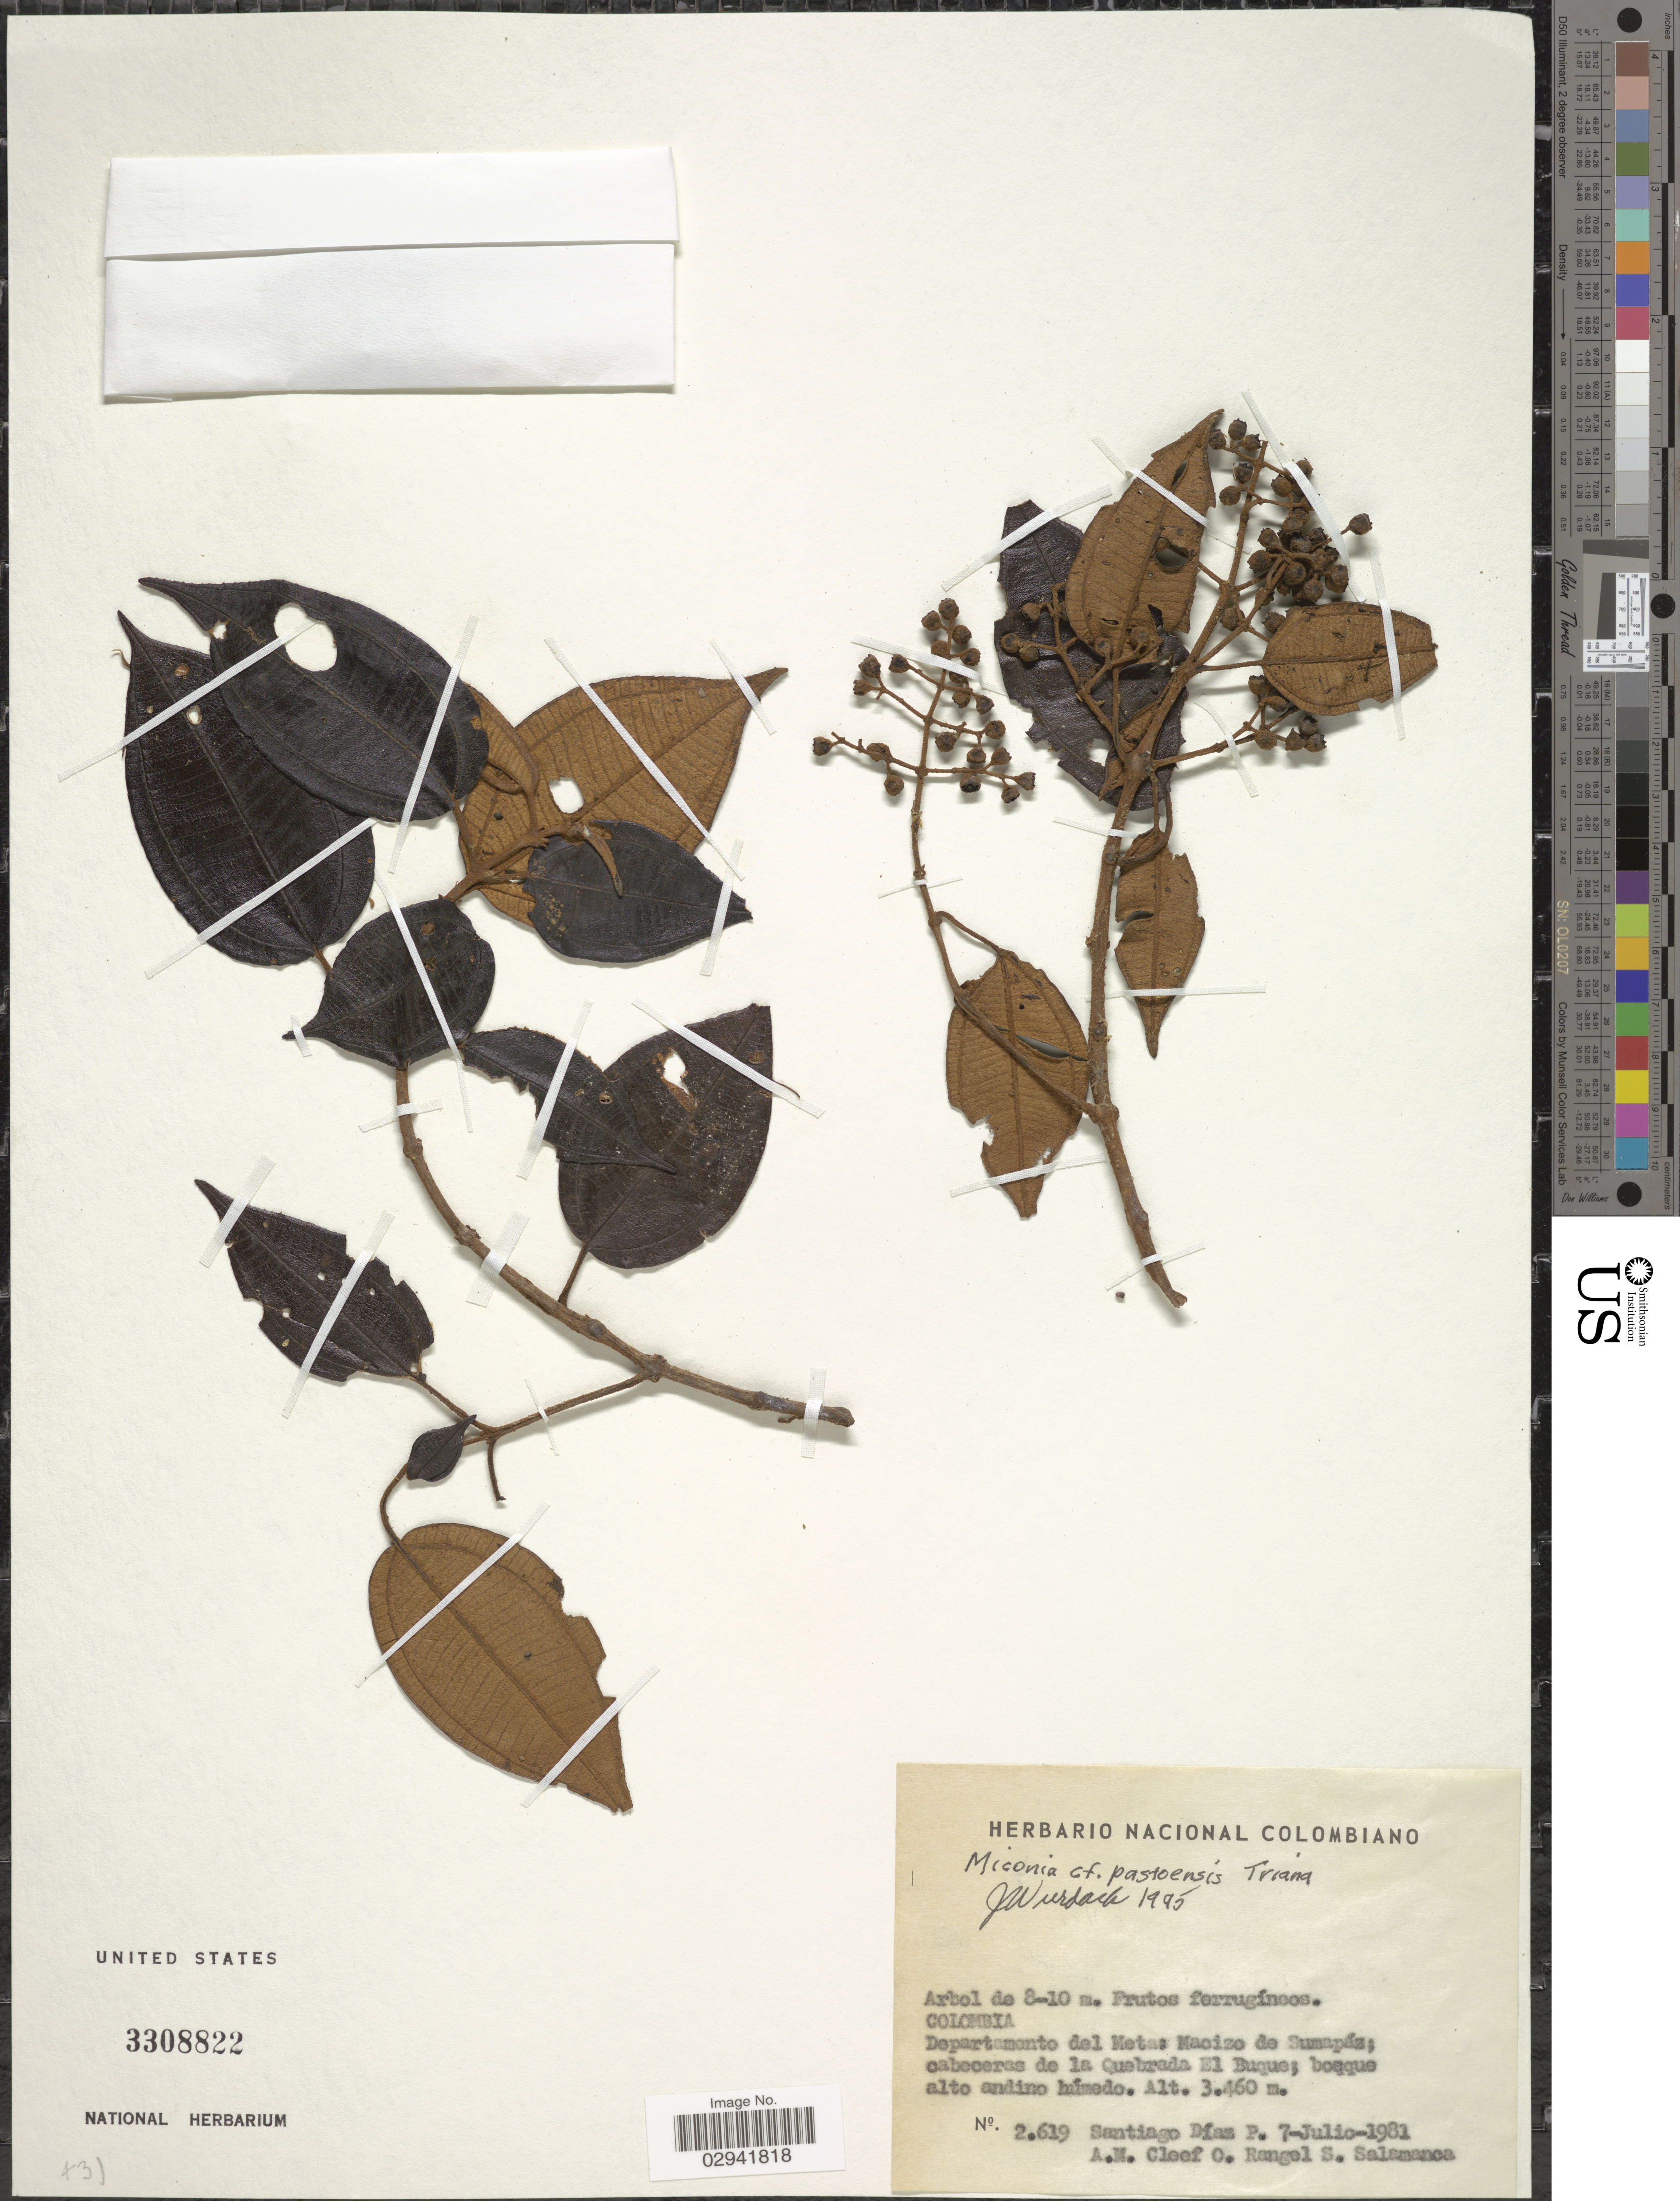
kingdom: Plantae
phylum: Tracheophyta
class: Magnoliopsida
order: Myrtales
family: Melastomataceae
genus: Miconia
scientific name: Miconia pastoensis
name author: Triana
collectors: S. Diaz P., A. M. Cleef, O. Rangel & S. Salamanca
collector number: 2619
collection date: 1981-07-07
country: Colombia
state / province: Meta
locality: Departamento del Meta: Maoizo de Sumapáz; cabeceras de la Quebrada El Buque.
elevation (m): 3460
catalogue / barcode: US 3308822